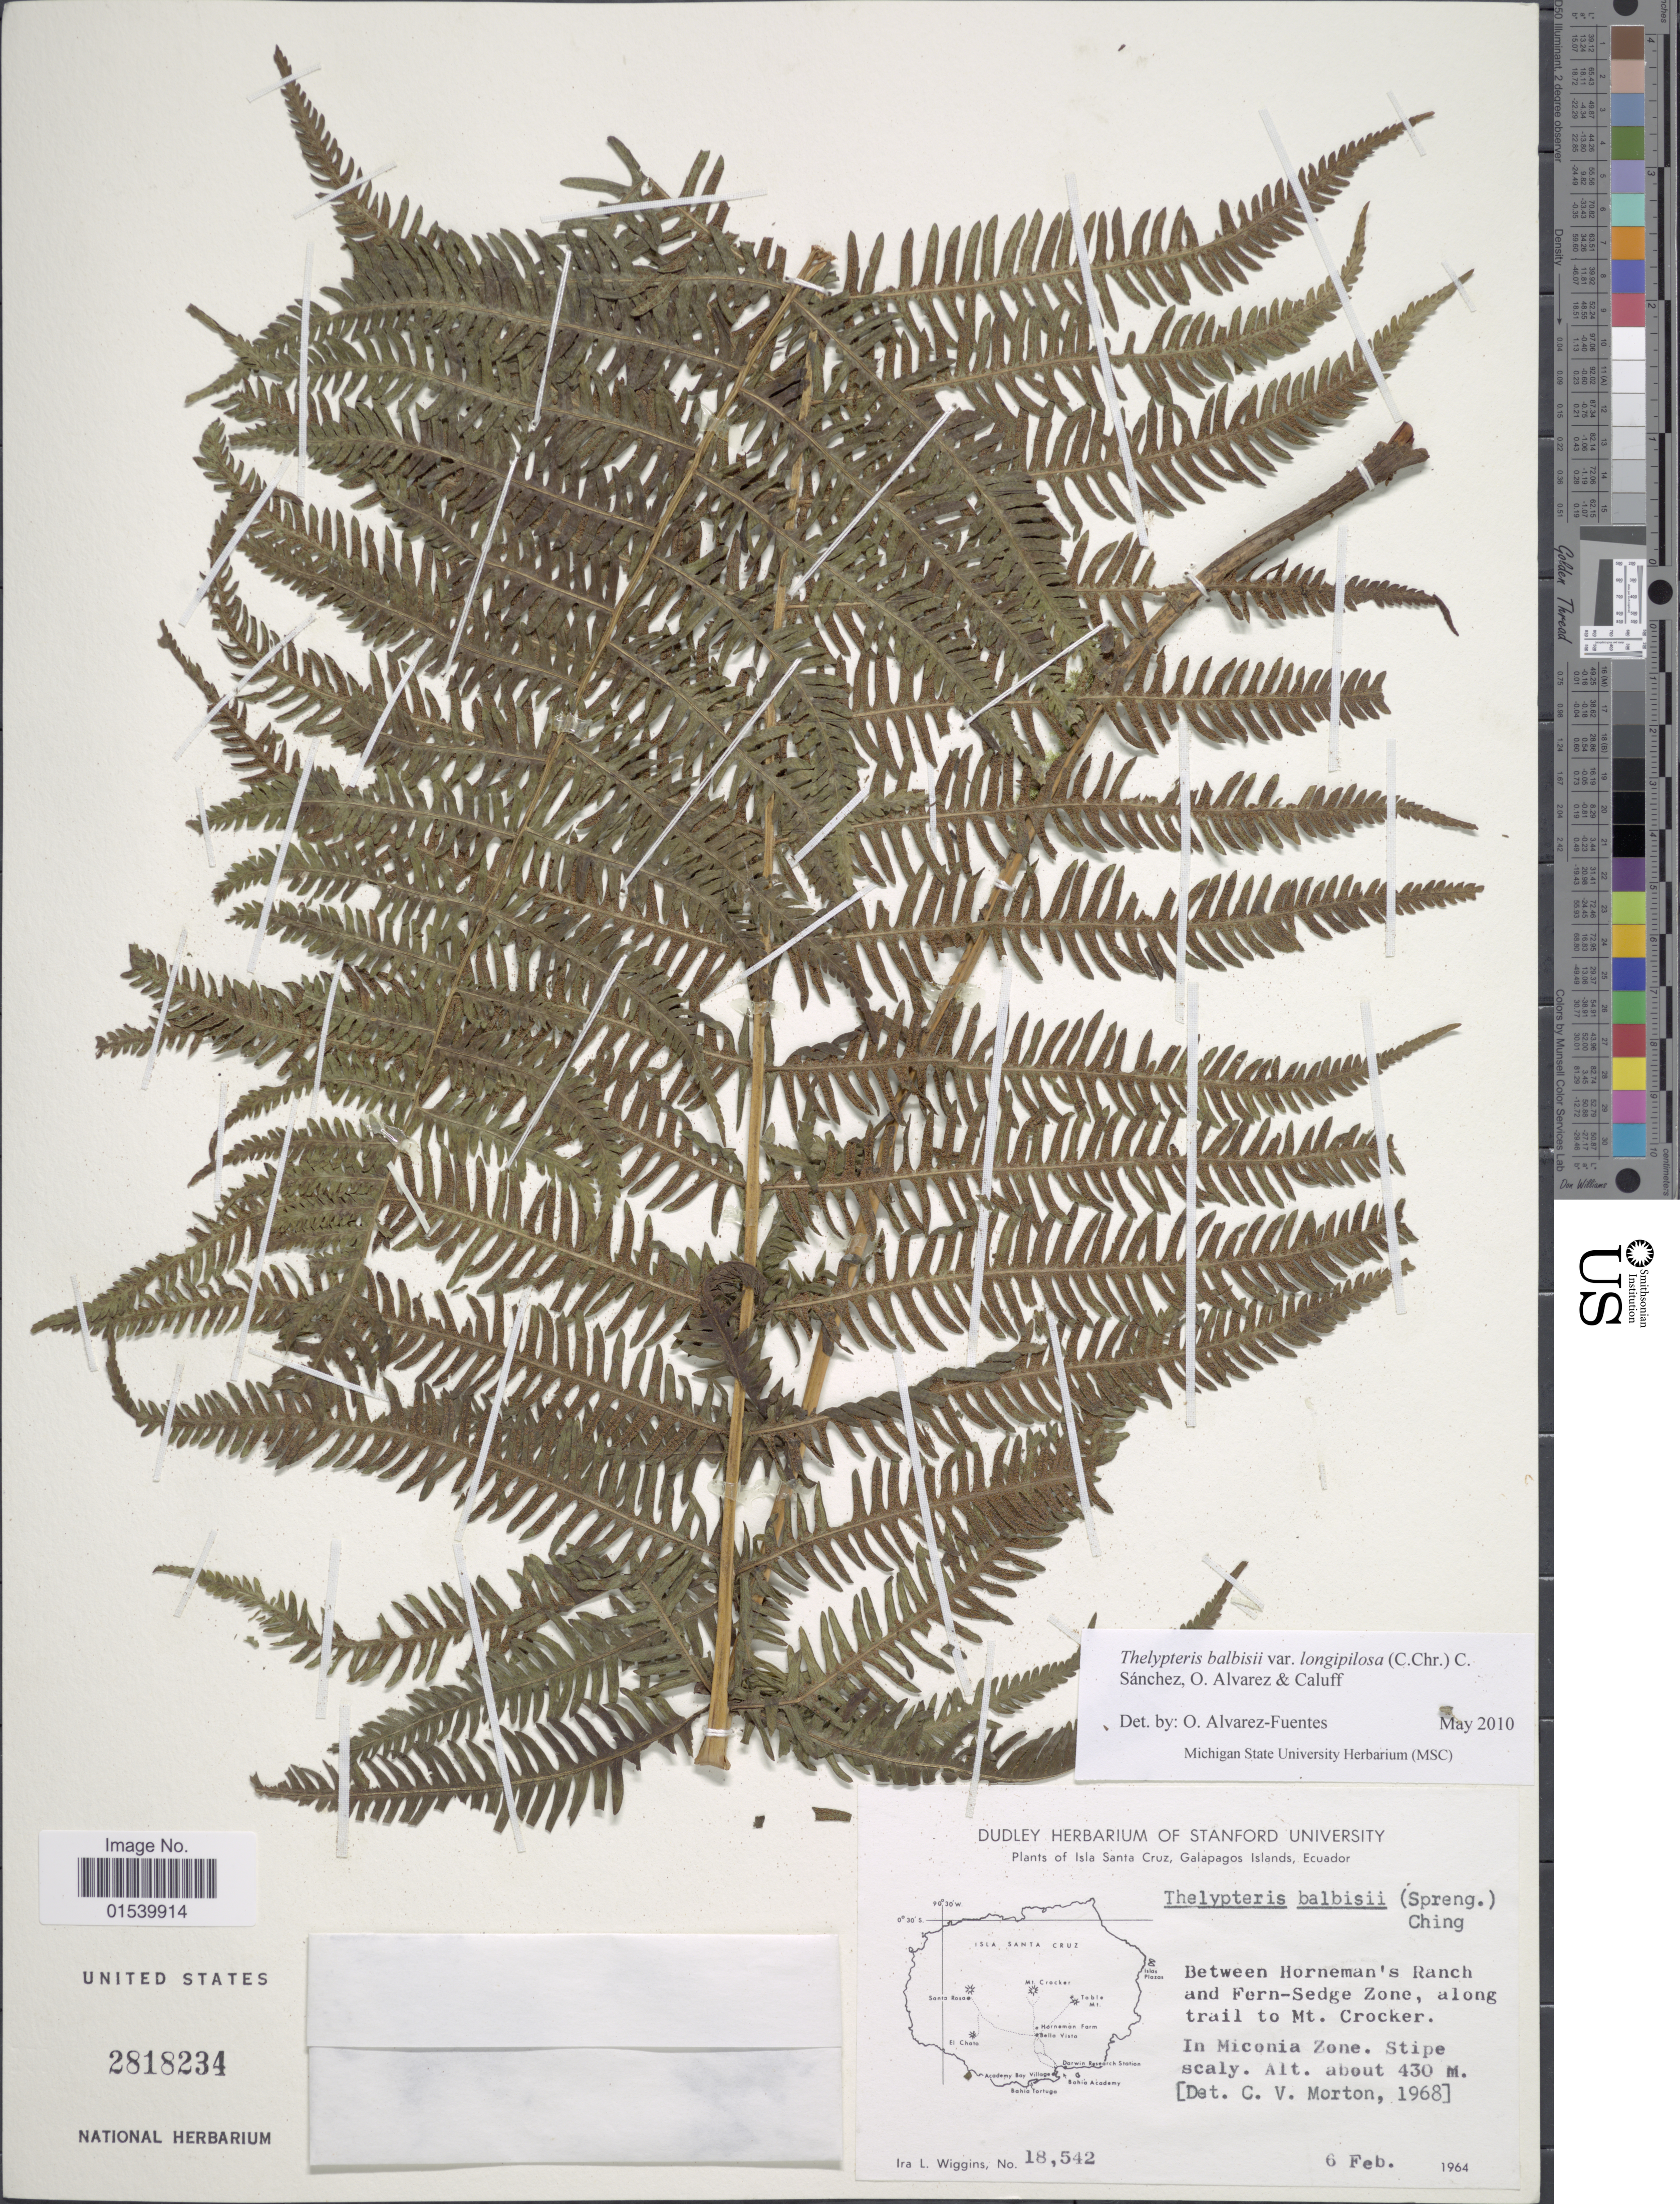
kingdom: Plantae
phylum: Tracheophyta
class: Polypodiopsida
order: Polypodiales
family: Thelypteridaceae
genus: Amauropelta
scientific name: Amauropelta balbisii (Spreng.) comb. nov., ined. 2015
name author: (Spreng.)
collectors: I. L. Wiggins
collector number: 18542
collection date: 1964-02-06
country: Ecuador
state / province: Colón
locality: Isla Santa Cruz, Galapagos Islands, Between Horneman's Ranch and Fern-Sedge Zone, along trail to mt. Crocker. In Miconia Zone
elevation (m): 430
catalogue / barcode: US 2818234